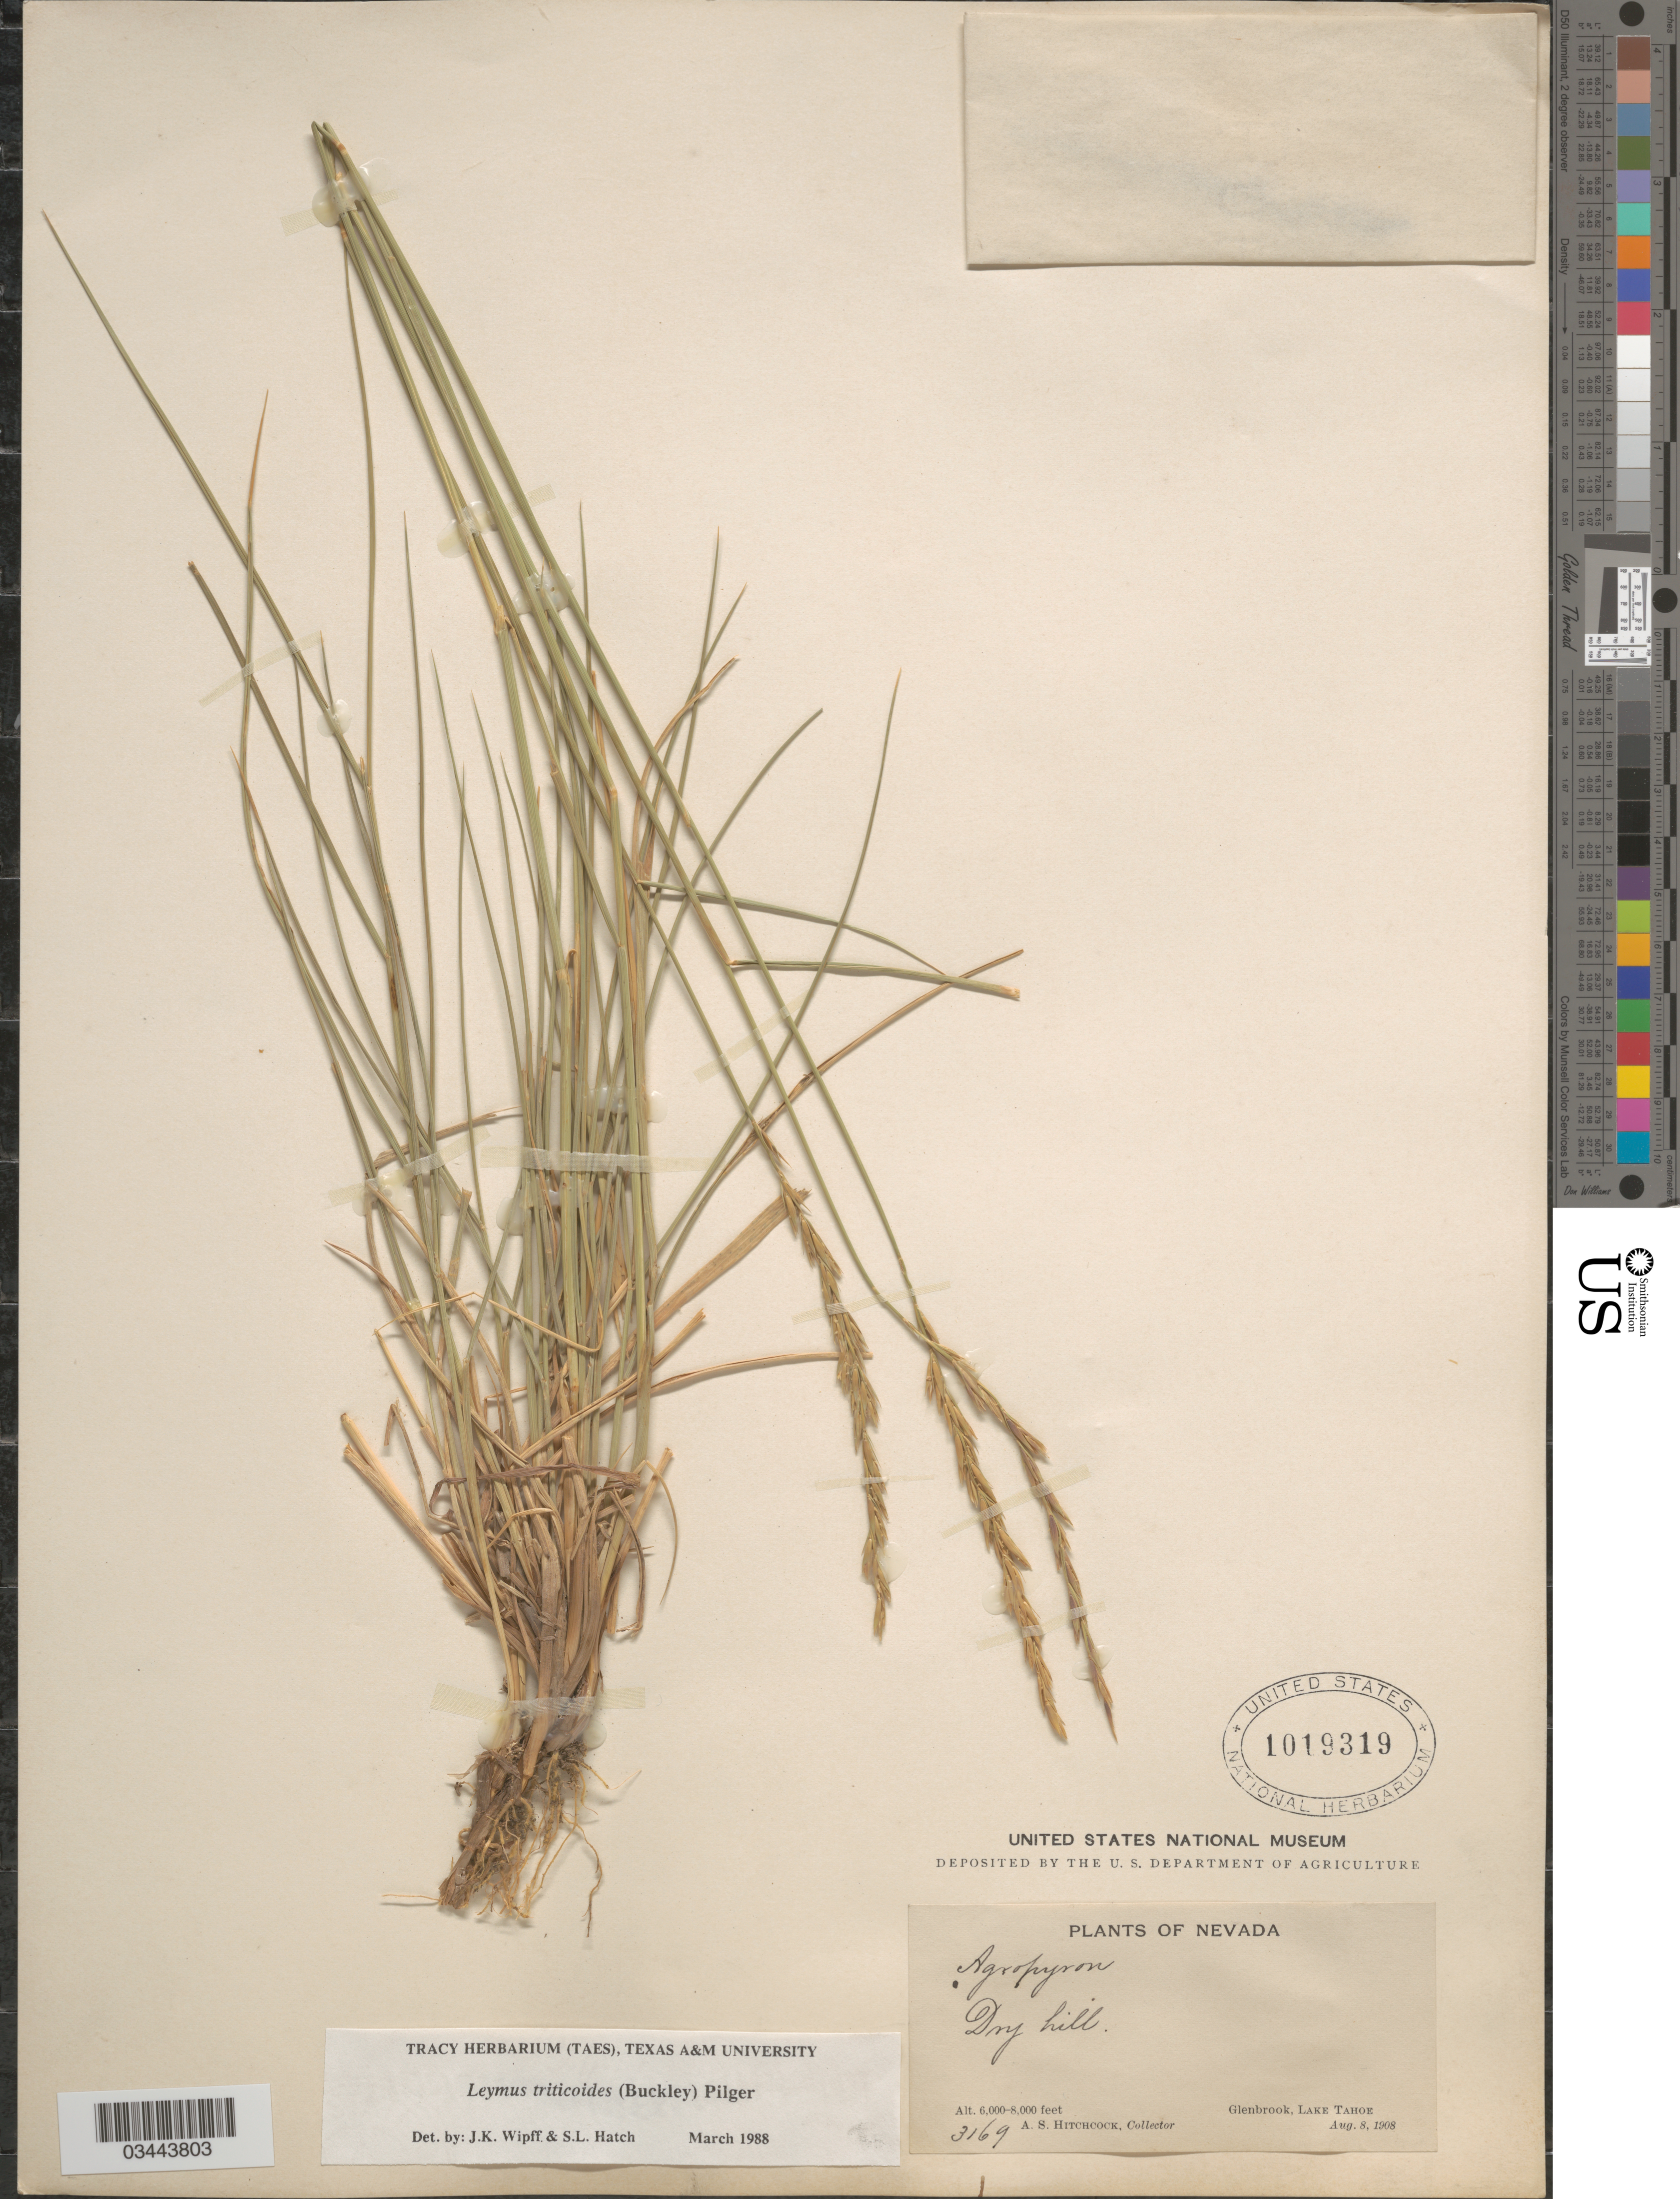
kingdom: Plantae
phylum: Tracheophyta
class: Liliopsida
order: Poales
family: Poaceae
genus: Leymus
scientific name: Leymus triticoides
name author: (Buckley) Pilg.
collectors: A. S. Hitchcock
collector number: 3169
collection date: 1908-08-08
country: United States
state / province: Nevada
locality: Dry hill. Glenbrook, Lake Tahoe.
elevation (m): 1829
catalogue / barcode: US 1019319